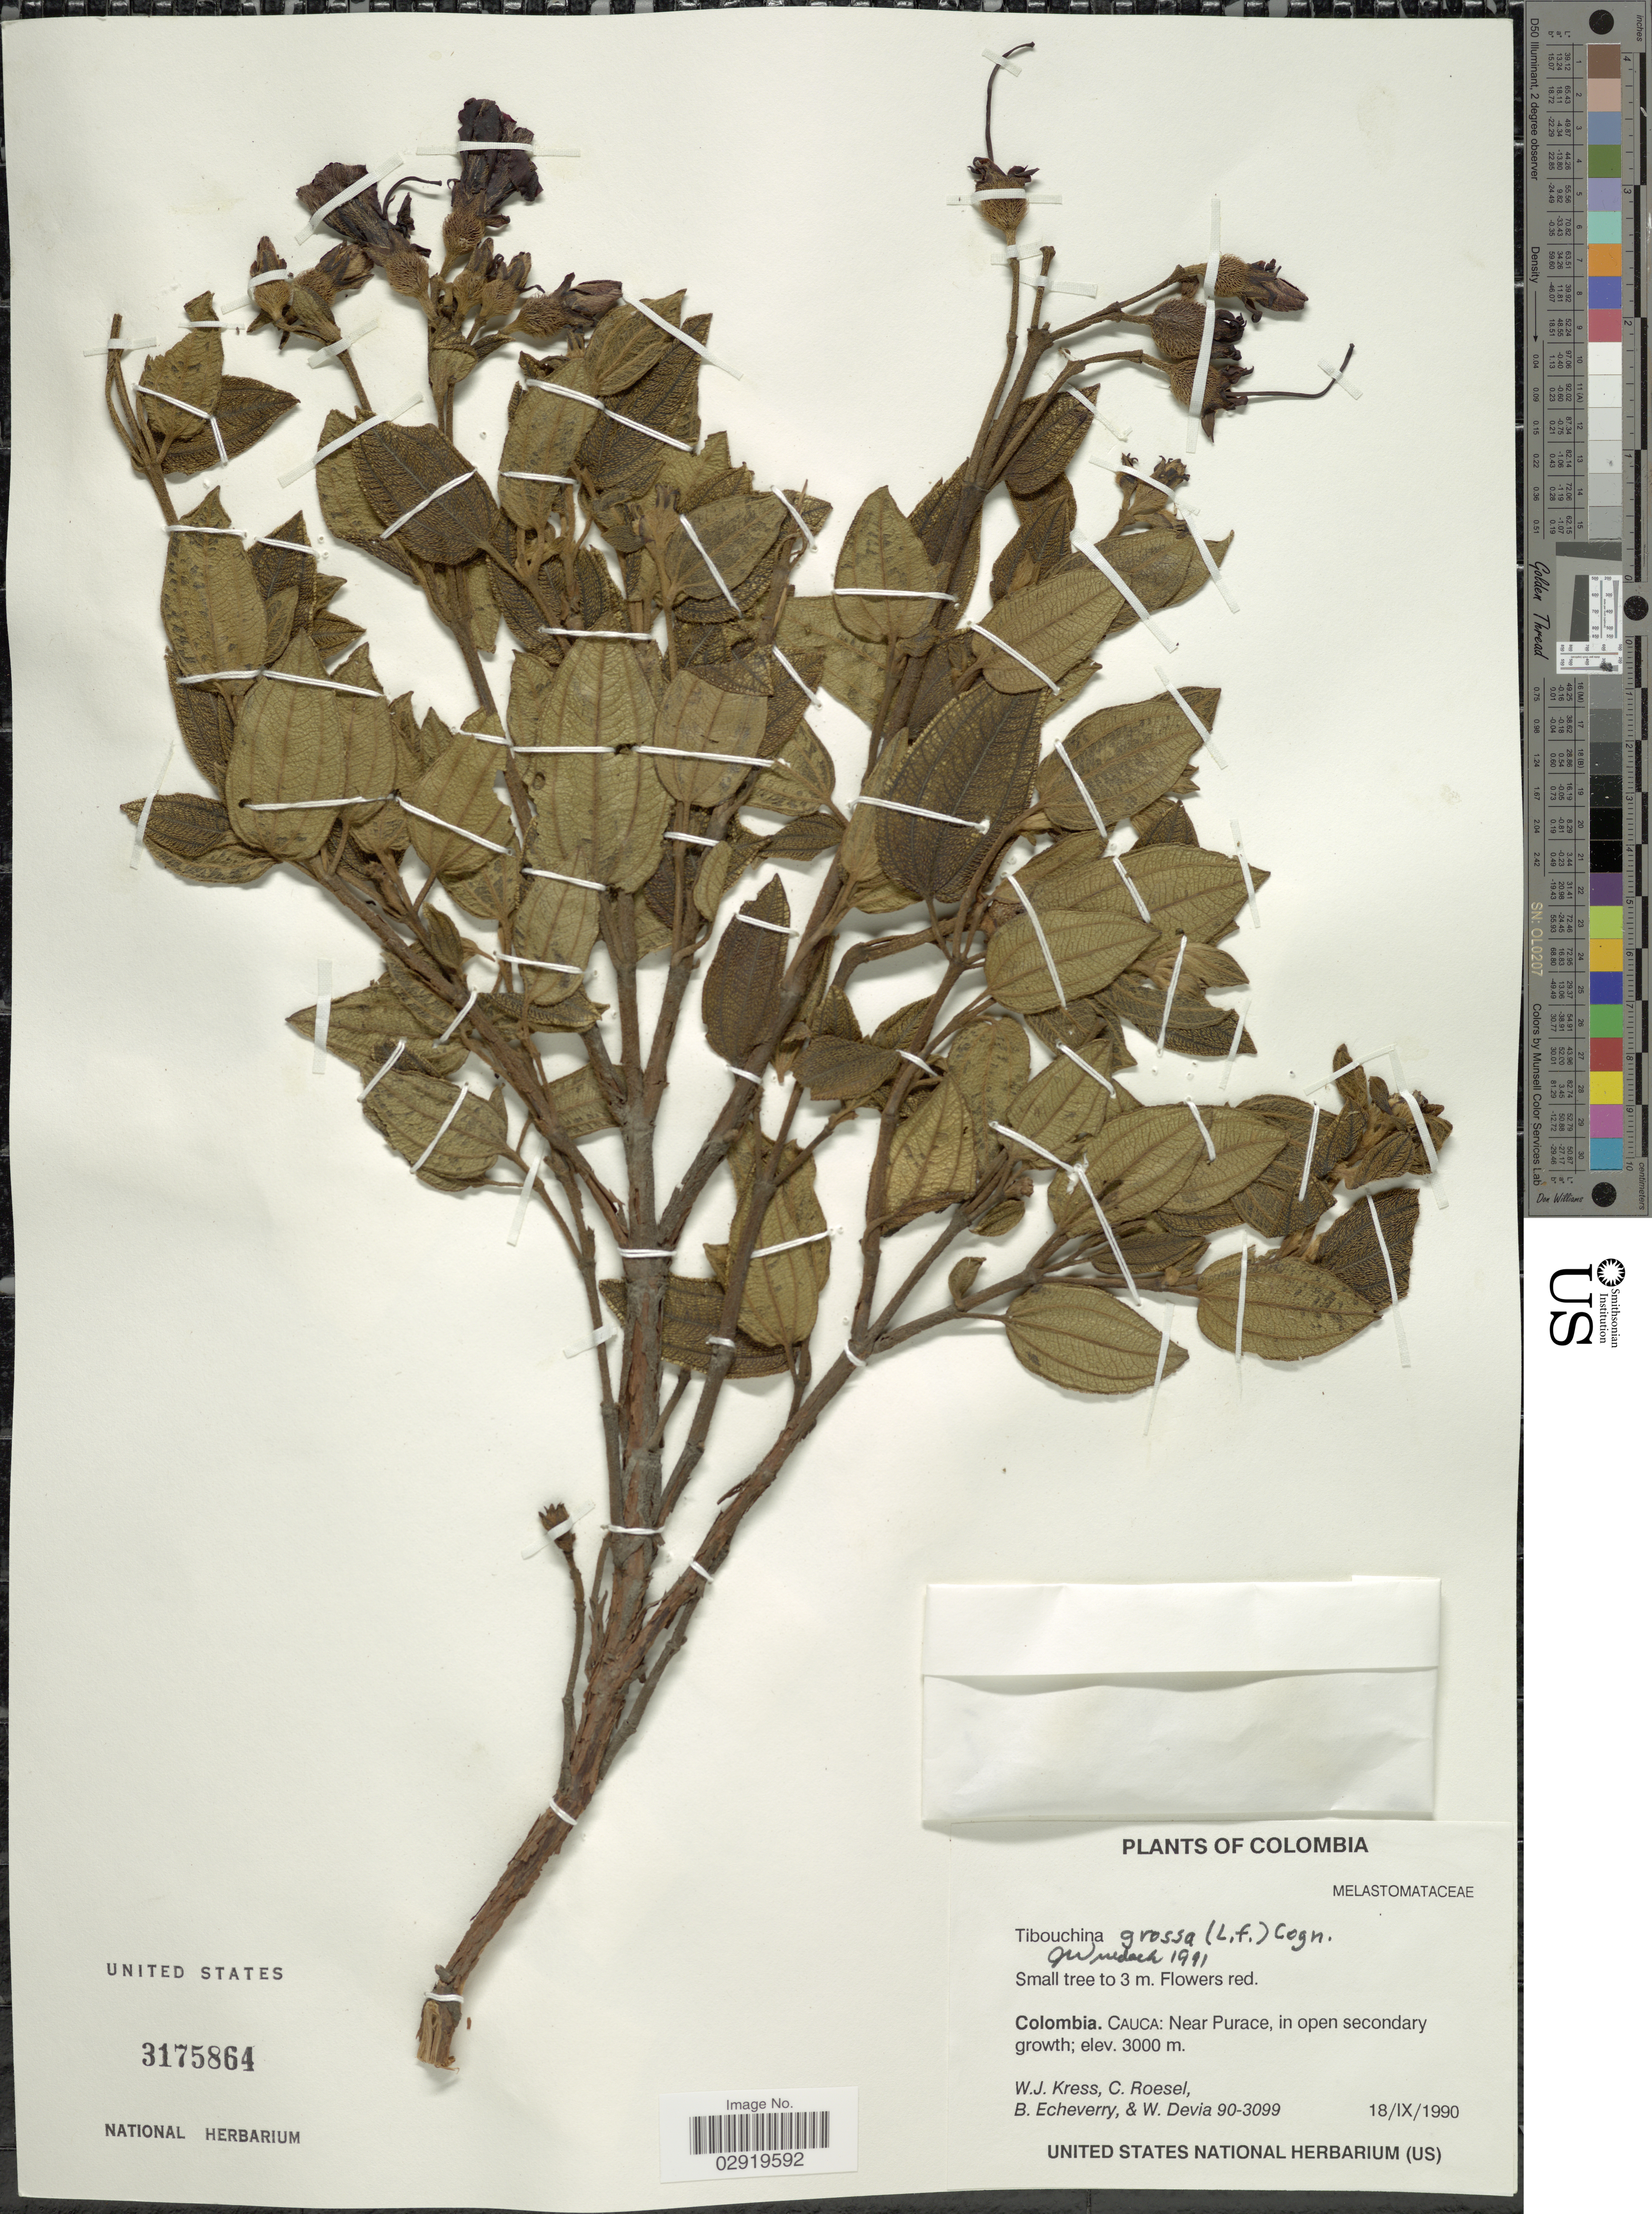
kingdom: Plantae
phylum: Tracheophyta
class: Magnoliopsida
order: Myrtales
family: Melastomataceae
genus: Chaetogastra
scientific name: Chaetogastra grossa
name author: (L. f.) P.J.F. Guim. & Michelang.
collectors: W. J. Kress, C. S. Roesel, B. Echeverry & W. Devia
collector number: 90-3099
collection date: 1990-09-18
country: Colombia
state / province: Cauca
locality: Near Purace.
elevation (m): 3000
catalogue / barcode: US 3175864